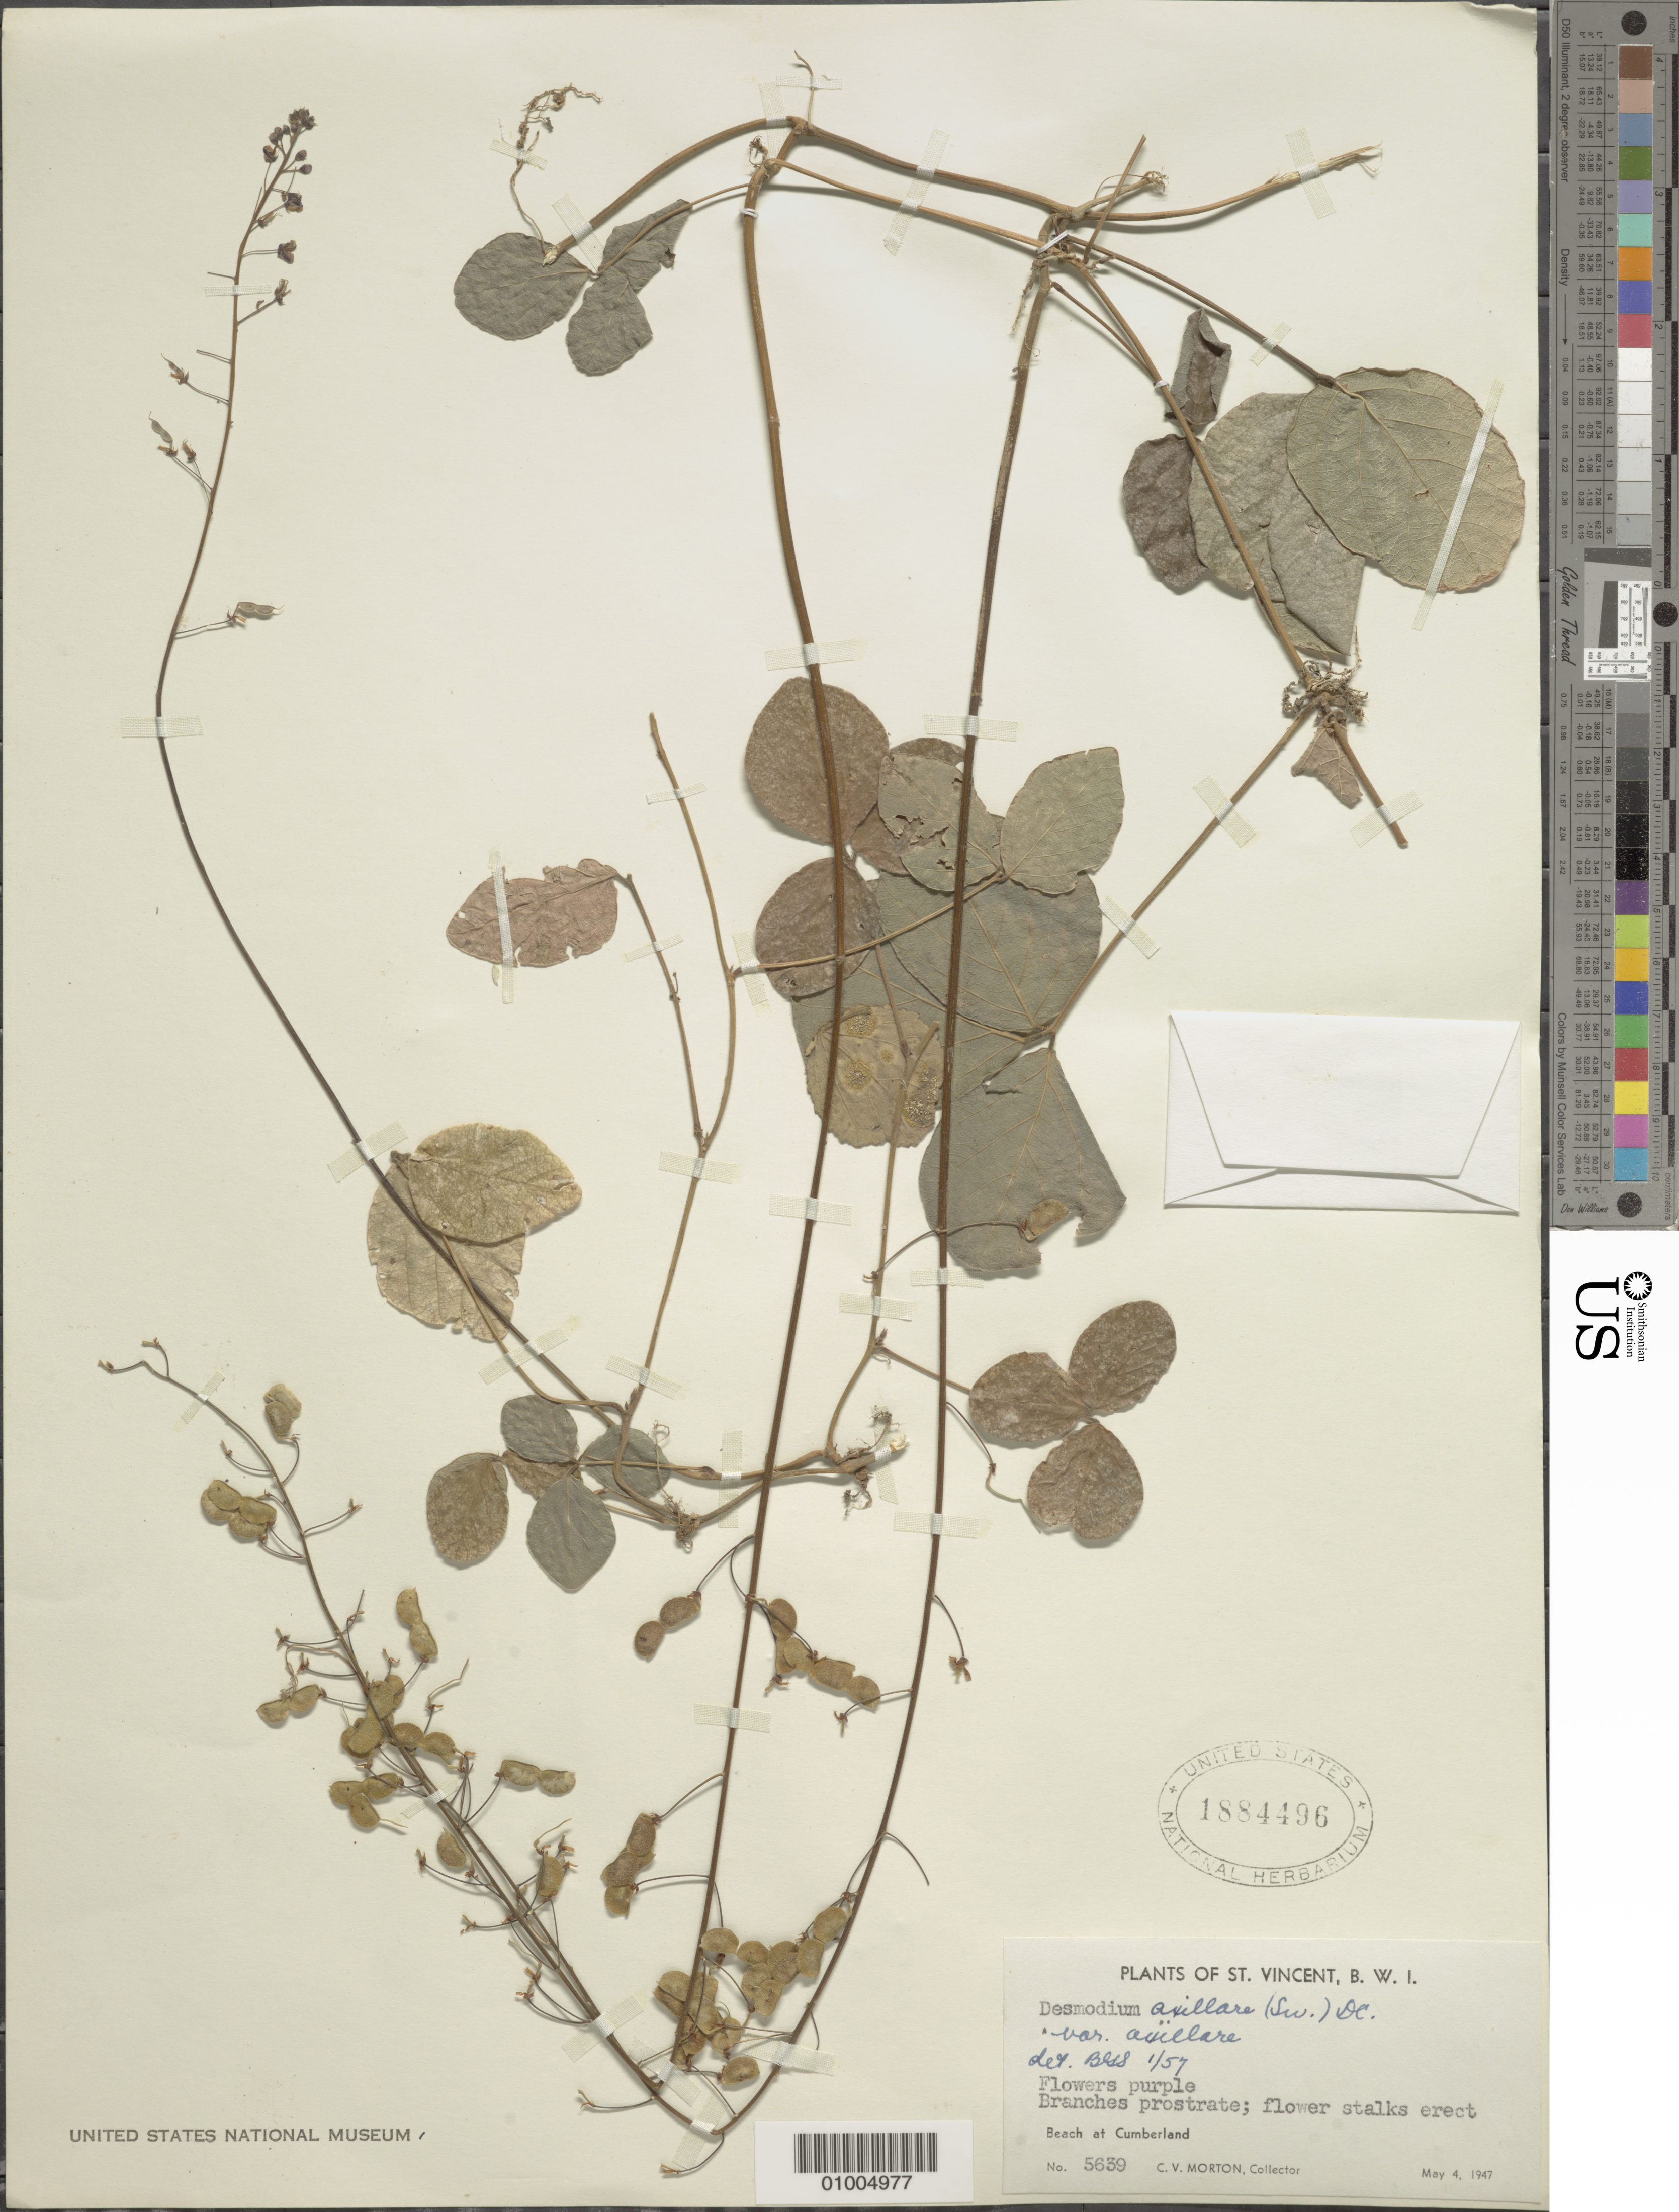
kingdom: Plantae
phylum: Tracheophyta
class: Magnoliopsida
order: Fabales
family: Fabaceae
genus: Desmodium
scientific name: Desmodium axillare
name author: (Sw.) DC.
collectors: C. V. Morton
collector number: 5639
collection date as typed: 04 May 1947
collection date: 1947-05-04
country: St. Vincent - Grenadines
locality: Beach at Cumberland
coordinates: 0 N, 0 E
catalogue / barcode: US 1884496